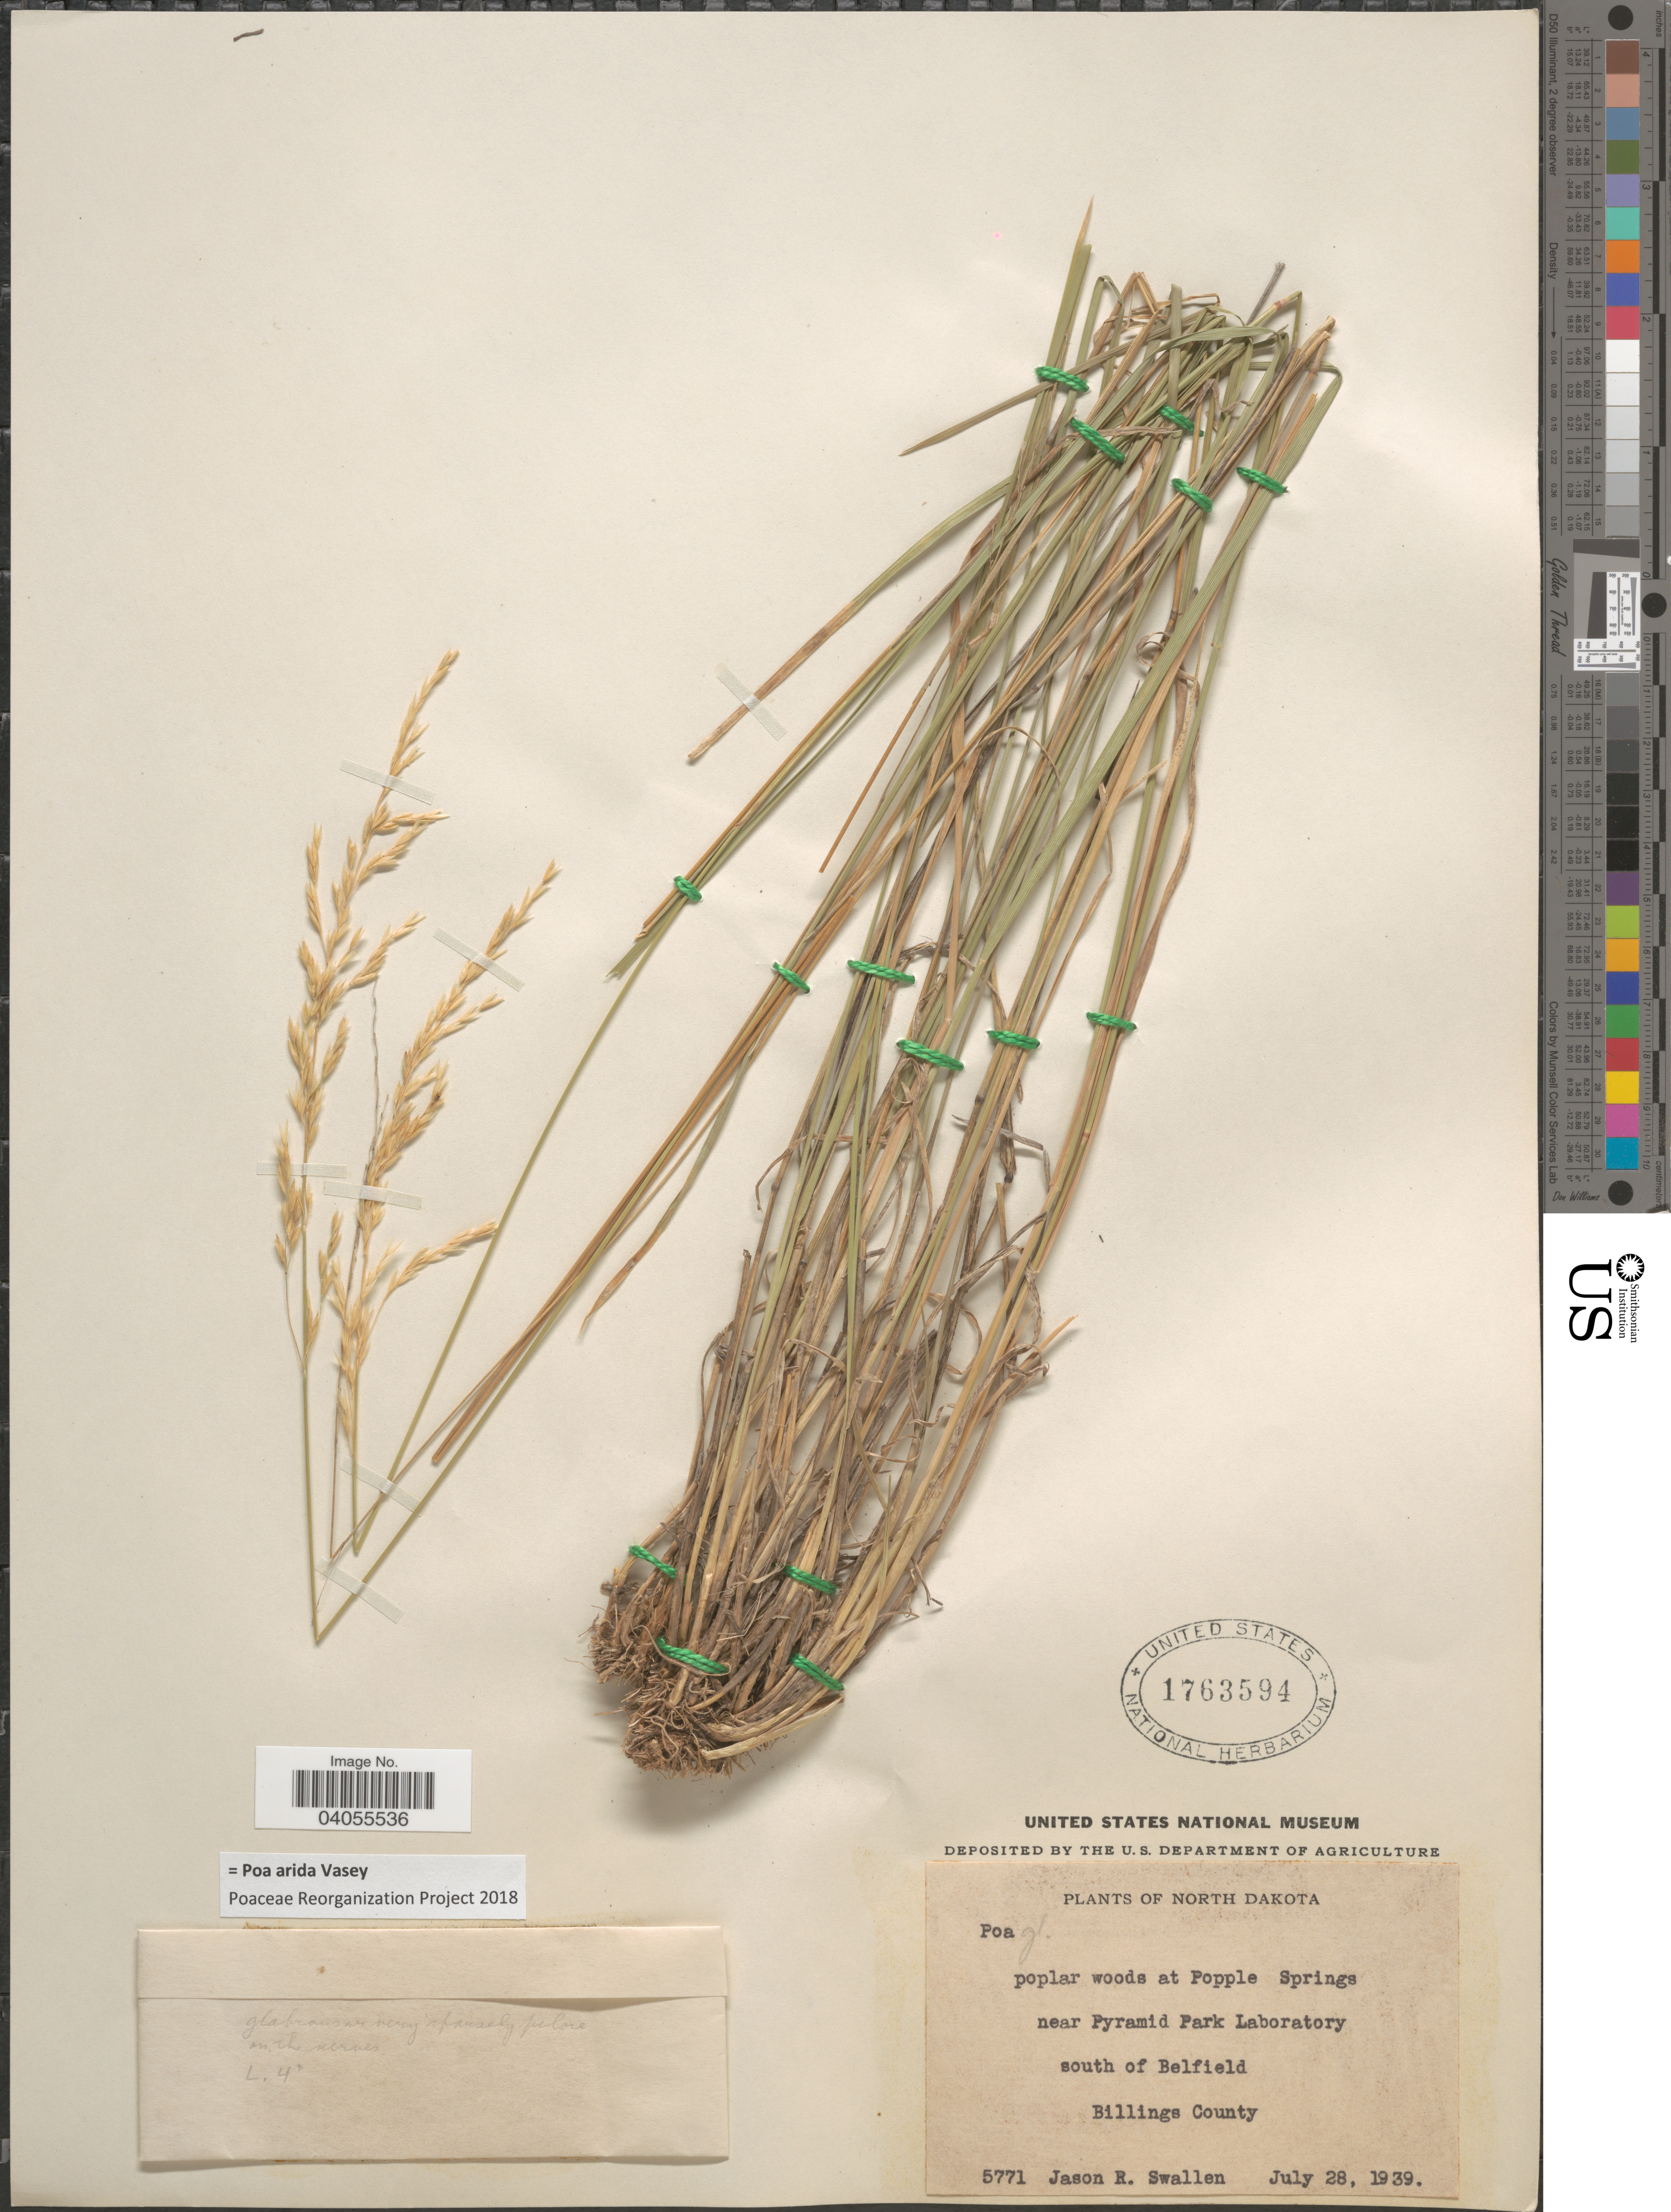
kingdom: Plantae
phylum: Tracheophyta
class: Liliopsida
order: Poales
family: Poaceae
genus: Poa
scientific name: Poa arida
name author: Vasey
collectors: J. R. Swallen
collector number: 5771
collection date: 1939-07-28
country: United States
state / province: North Dakota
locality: Near Pyramid Park Laboratory. South of Belfield, Billings County.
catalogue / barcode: US 1763594